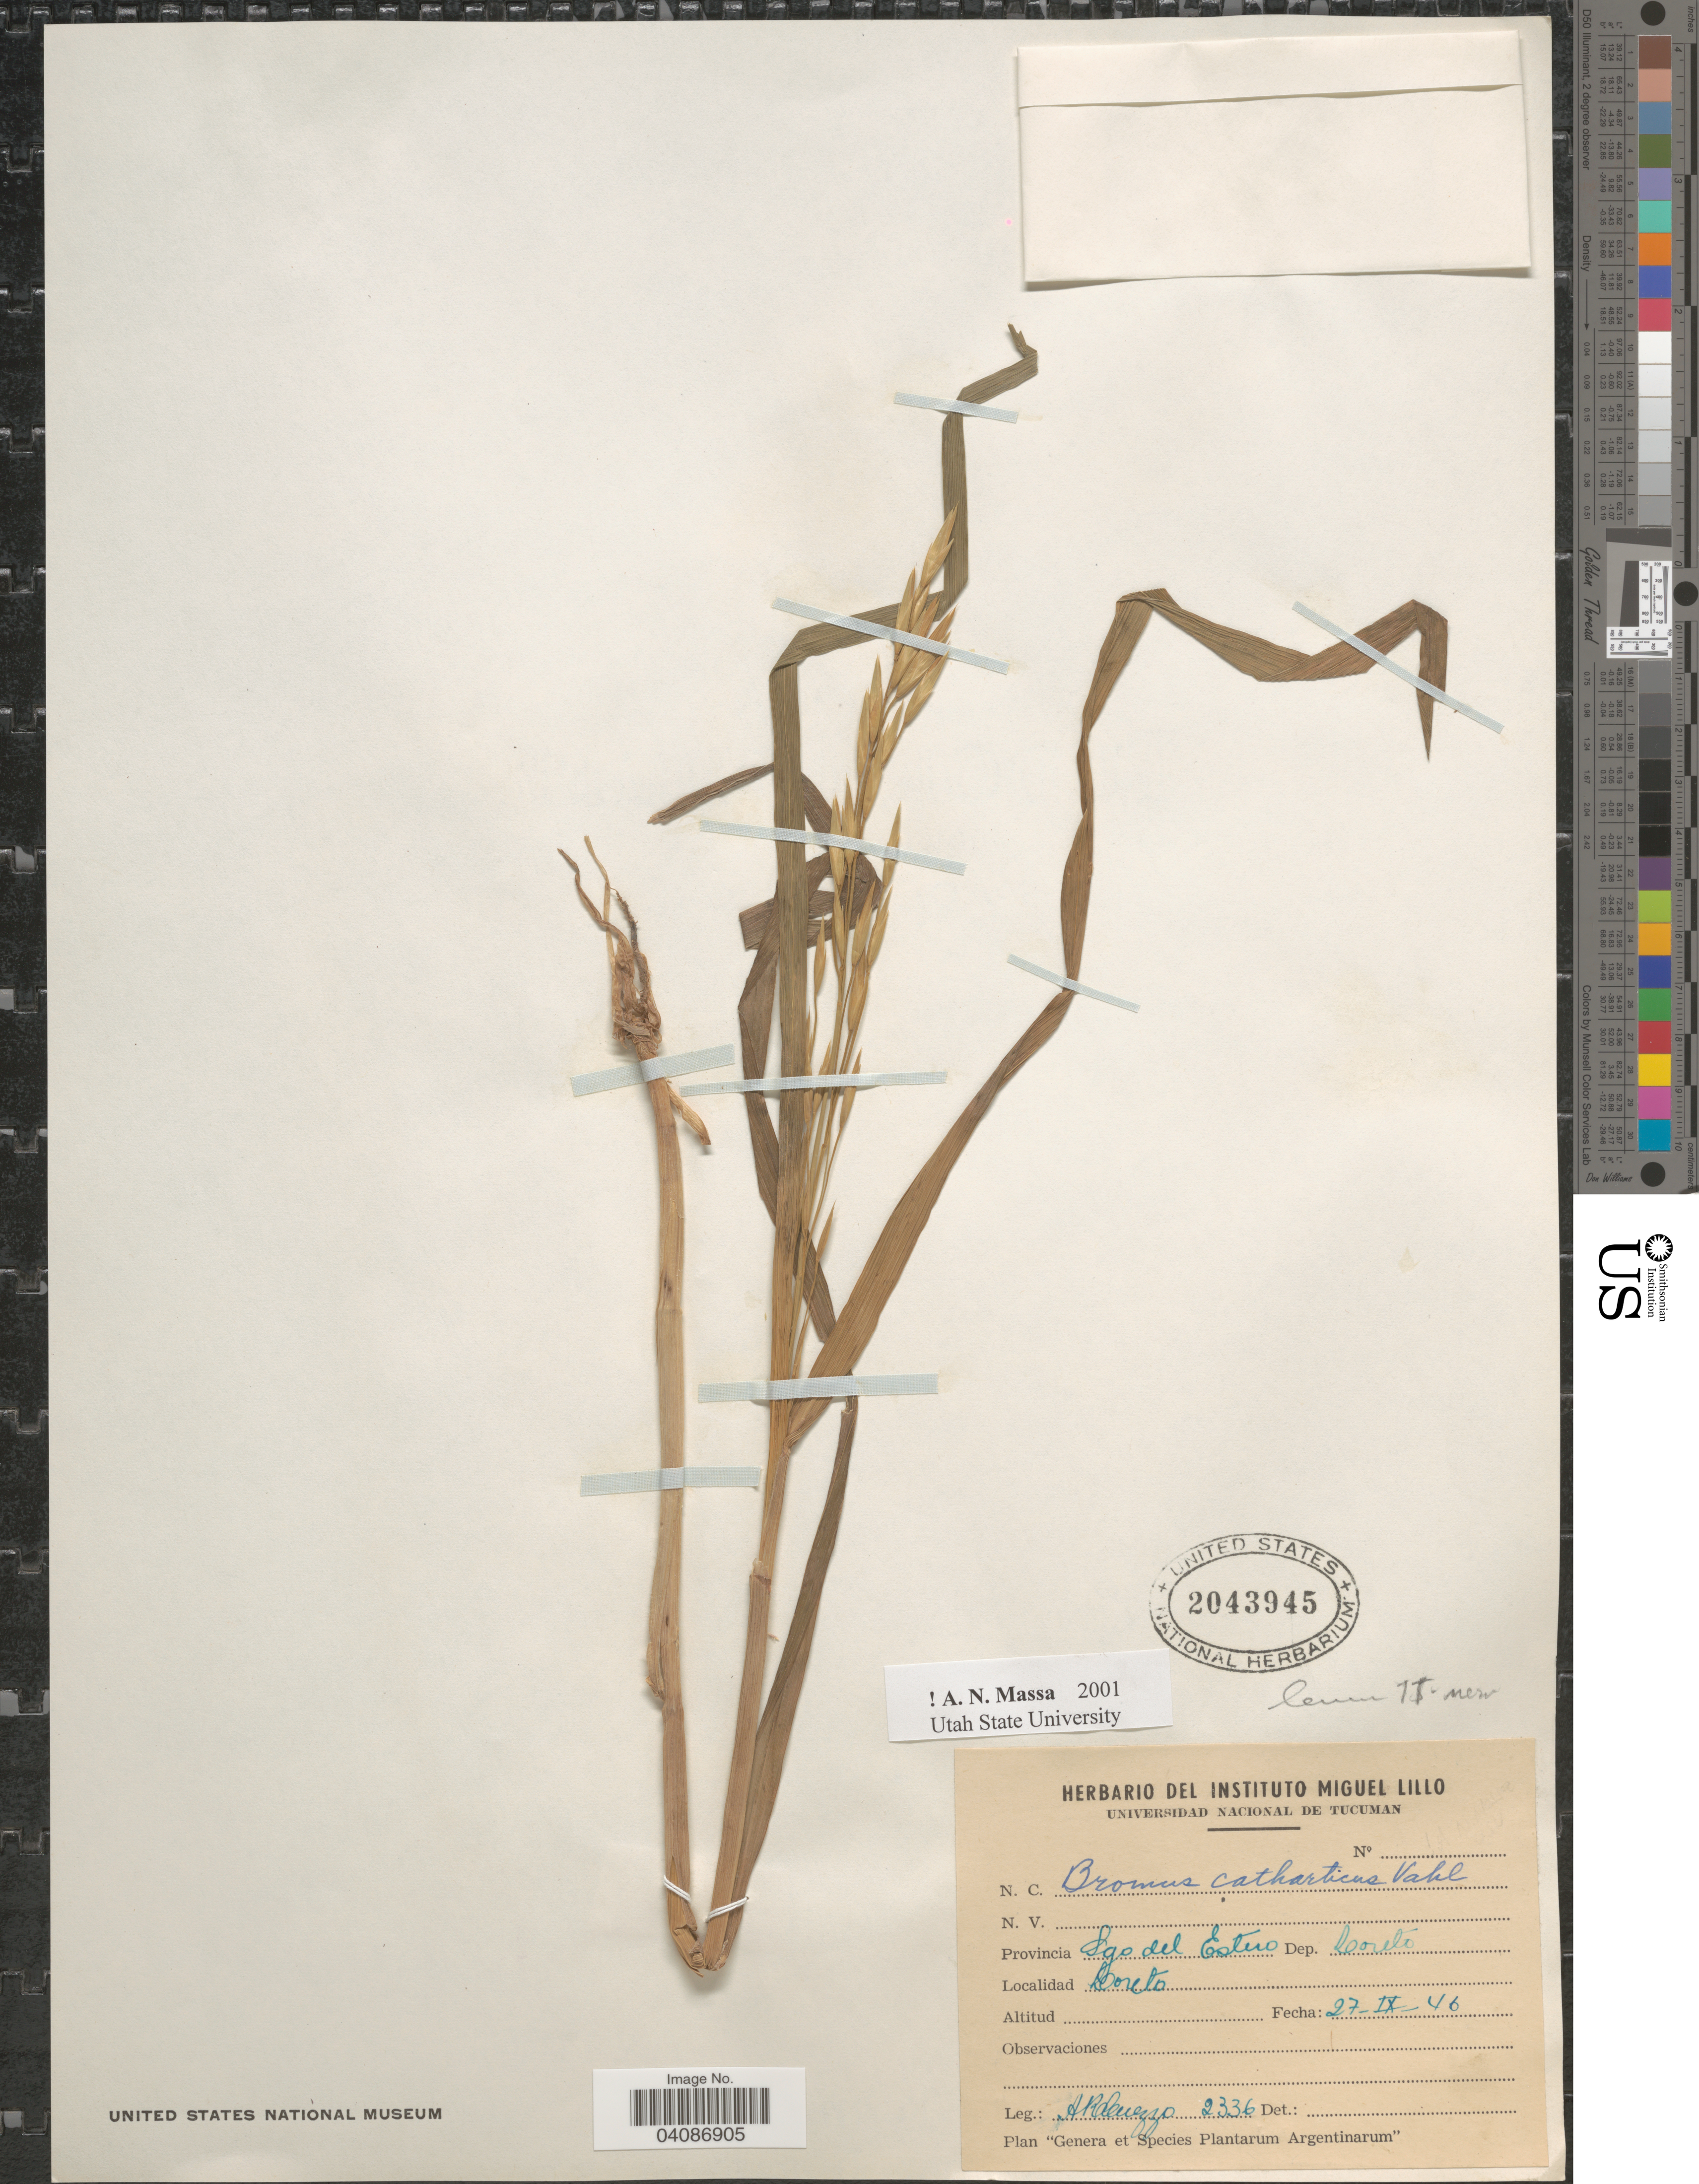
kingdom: Plantae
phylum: Tracheophyta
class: Liliopsida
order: Poales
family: Poaceae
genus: Bromus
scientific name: Bromus catharticus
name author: Vahl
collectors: A. Cuezzo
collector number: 2336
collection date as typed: Transcribed d/m/y: 27/9/46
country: Argentina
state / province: Santiago del Estero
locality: Dep. Lorete. Loreto.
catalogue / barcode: US 2043945